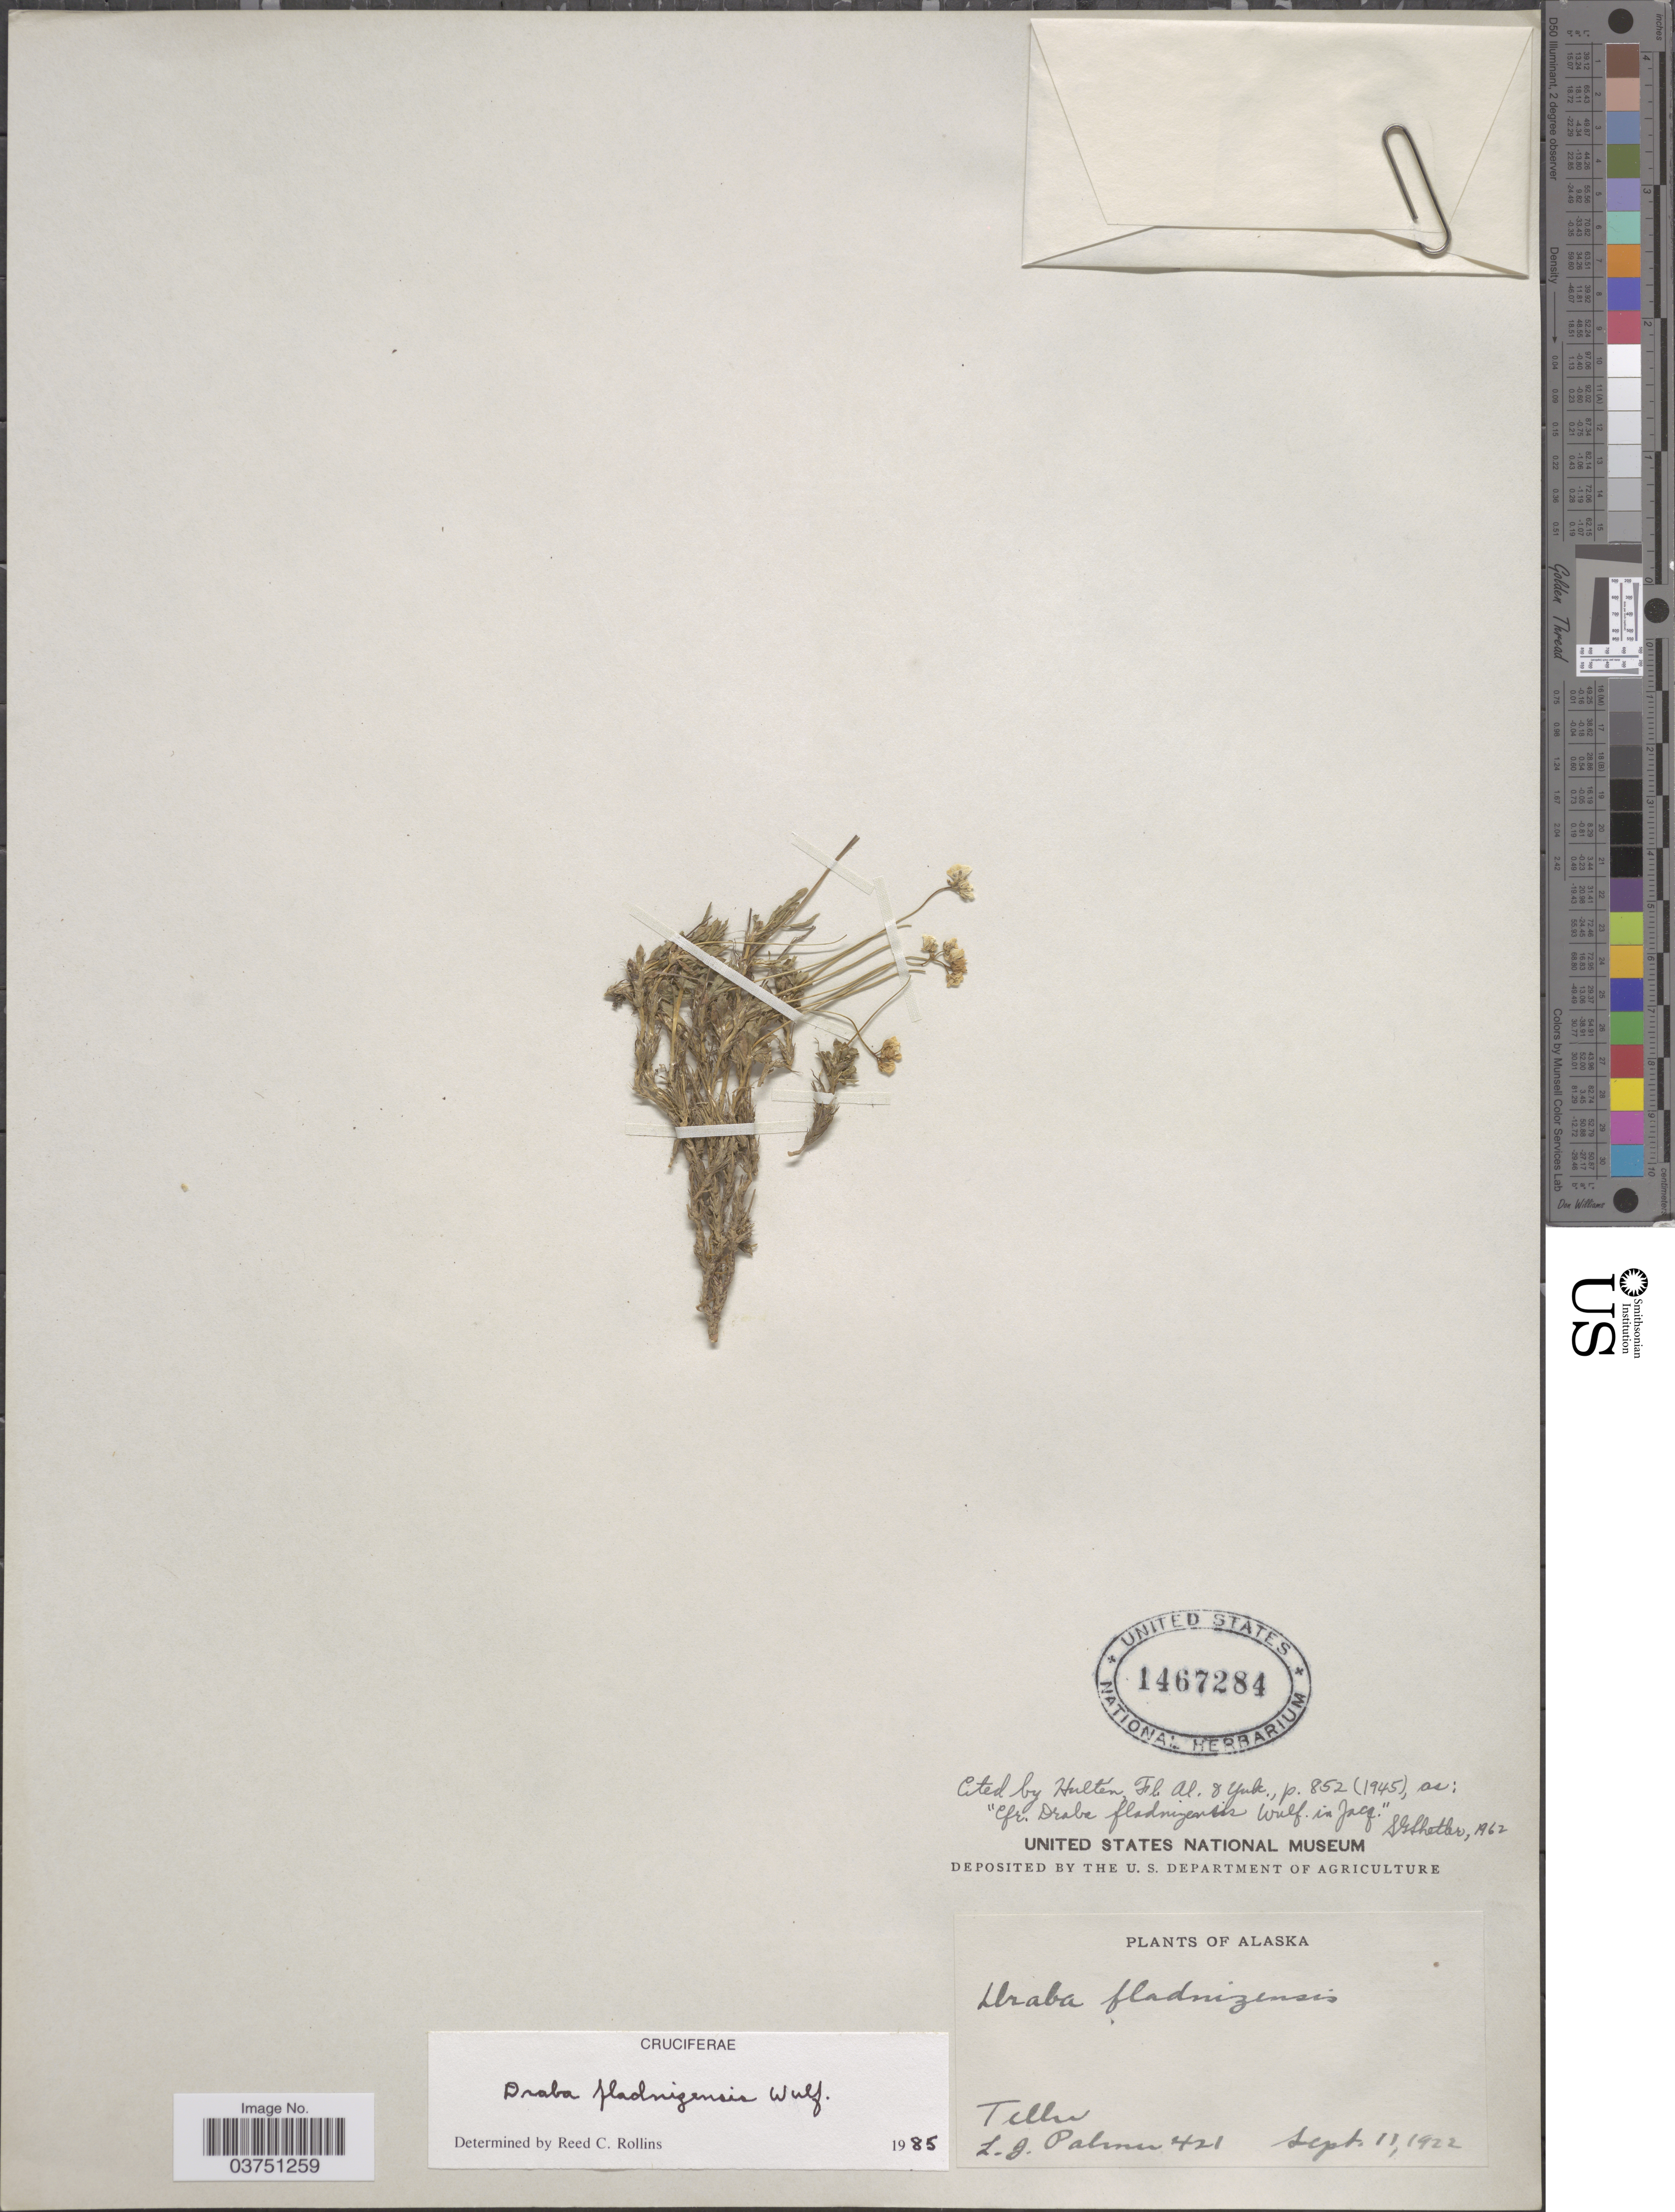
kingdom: Plantae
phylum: Tracheophyta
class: Magnoliopsida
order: Brassicales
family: Brassicaceae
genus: Draba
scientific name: Draba fladnizensis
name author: Wulfen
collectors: L. G. Palmer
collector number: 421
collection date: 1922-09-11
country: United States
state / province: Alaska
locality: Teller.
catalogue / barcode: US 1467284